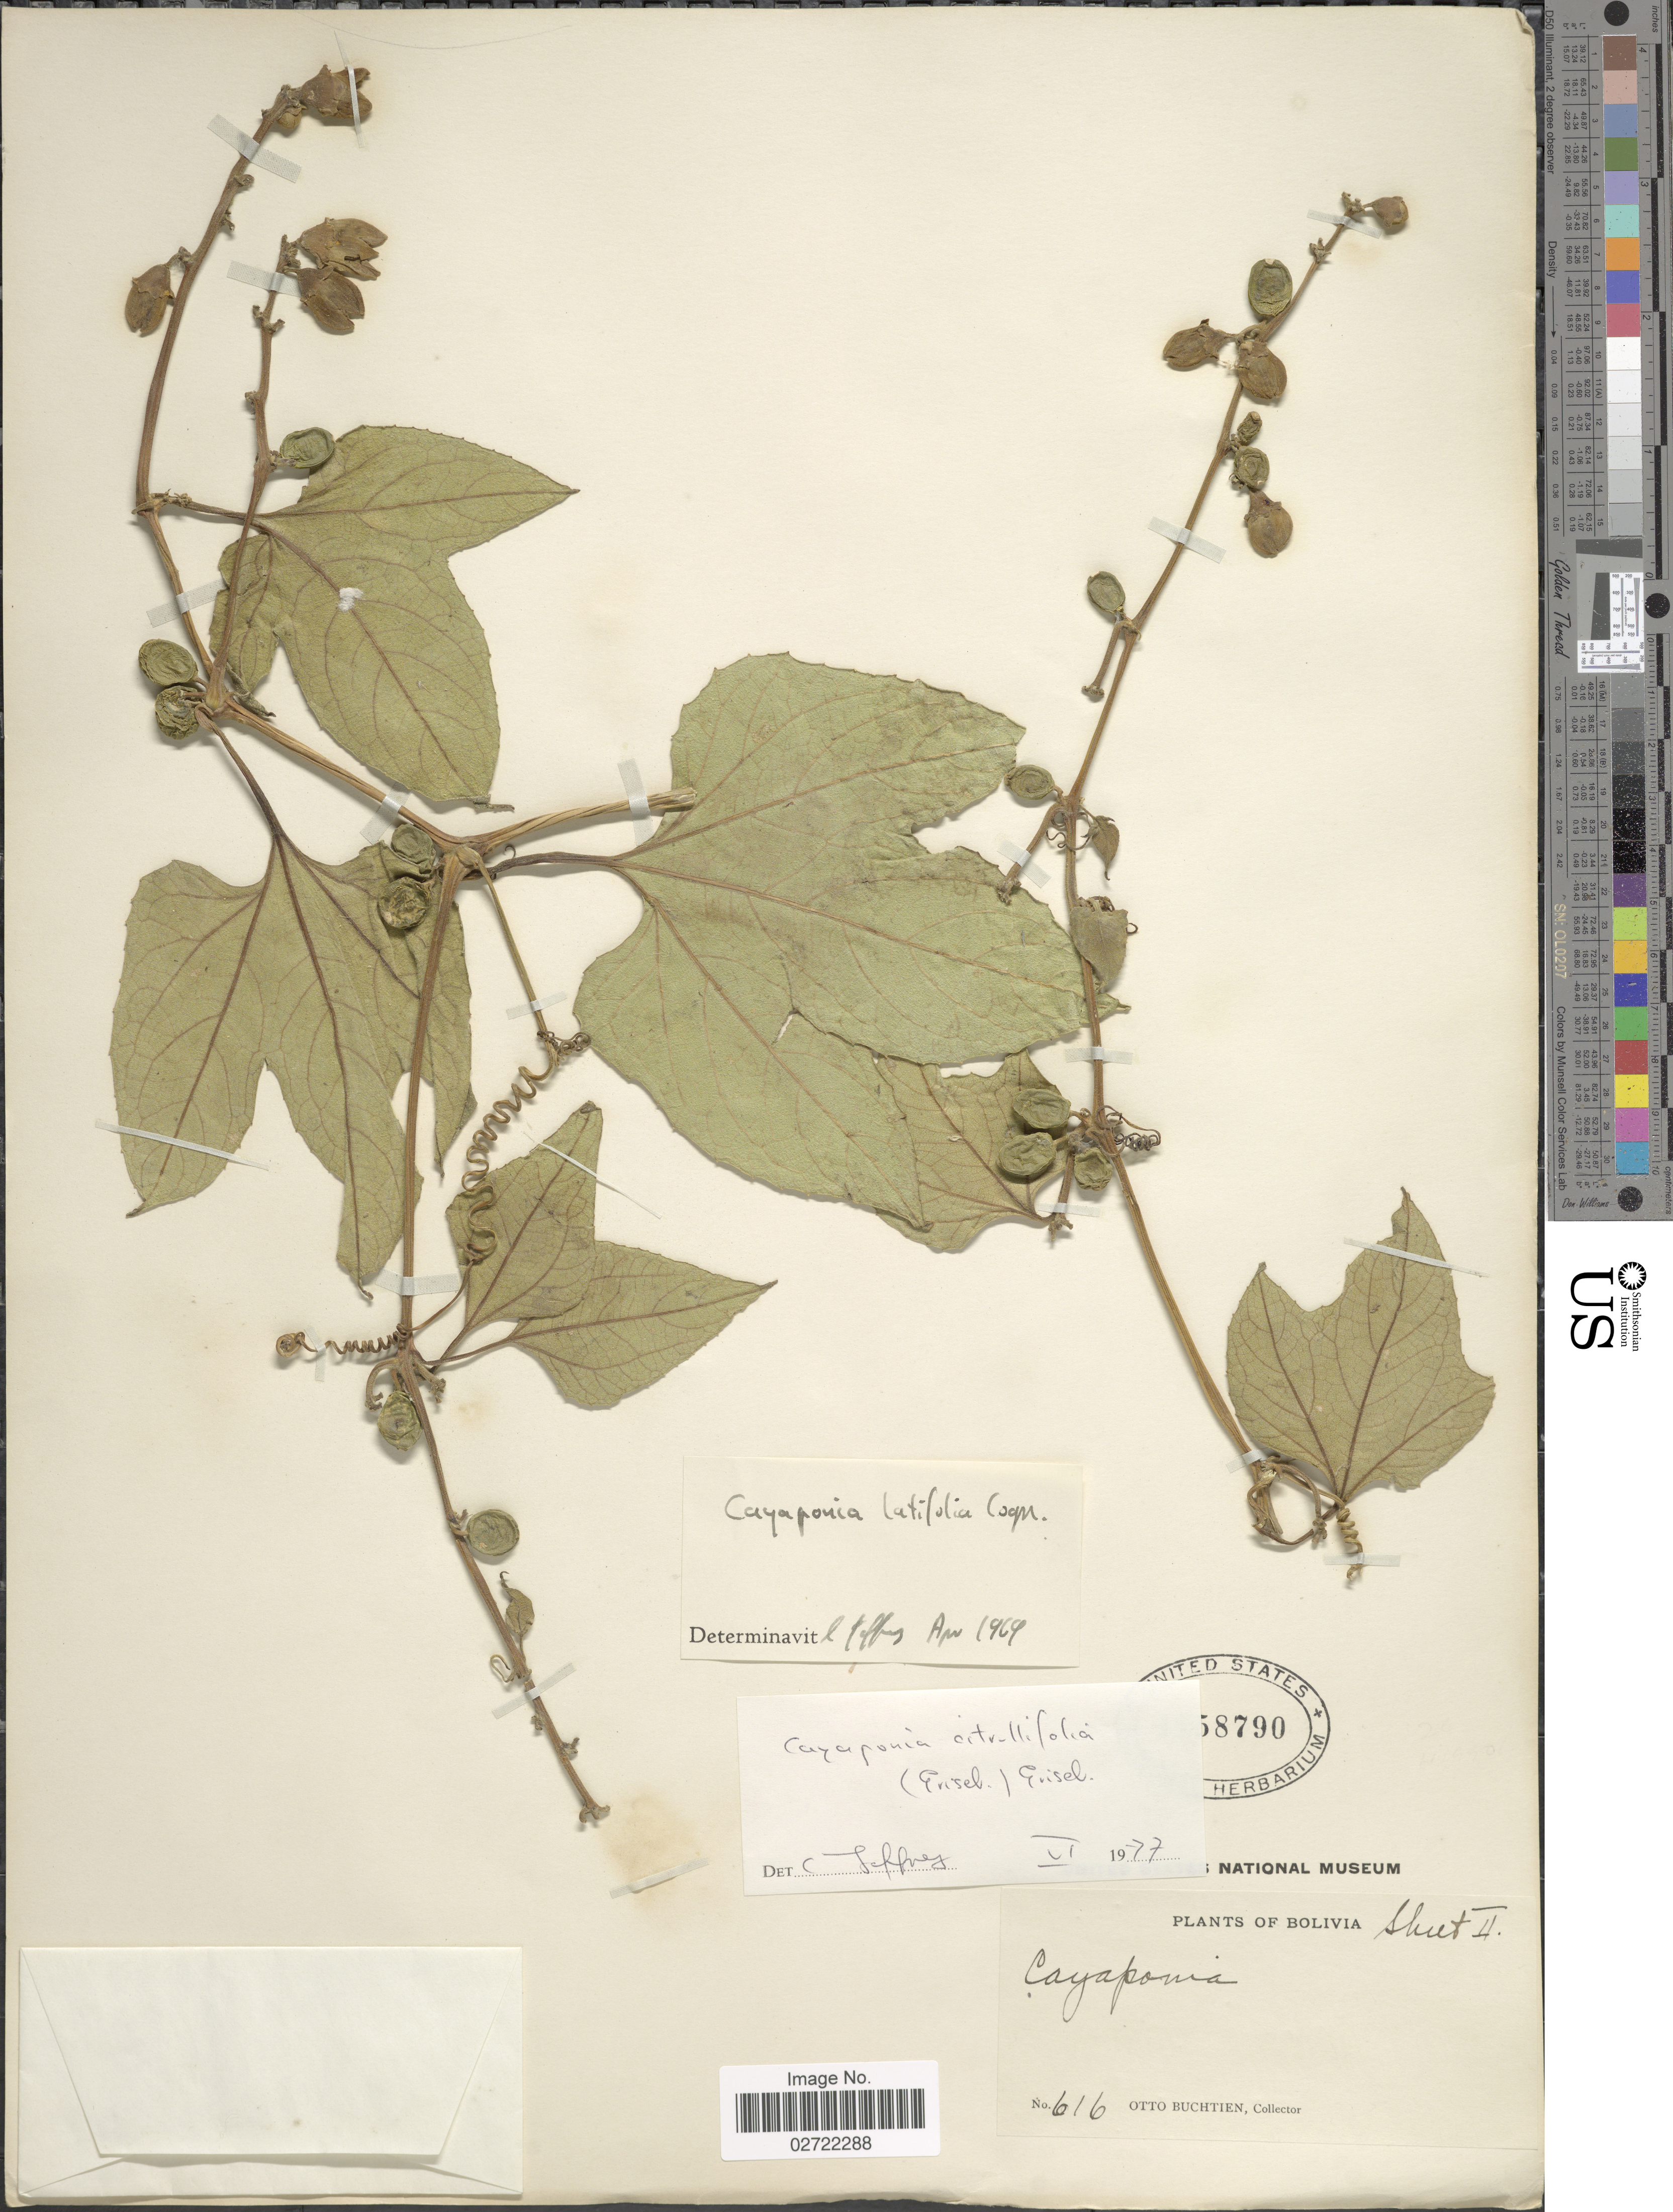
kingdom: Plantae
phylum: Tracheophyta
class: Magnoliopsida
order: Cucurbitales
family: Cucurbitaceae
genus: Cayaponia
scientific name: Cayaponia citrullifolia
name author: (Griseb.) Cogn.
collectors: O. Buchtien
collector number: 616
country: Bolivia